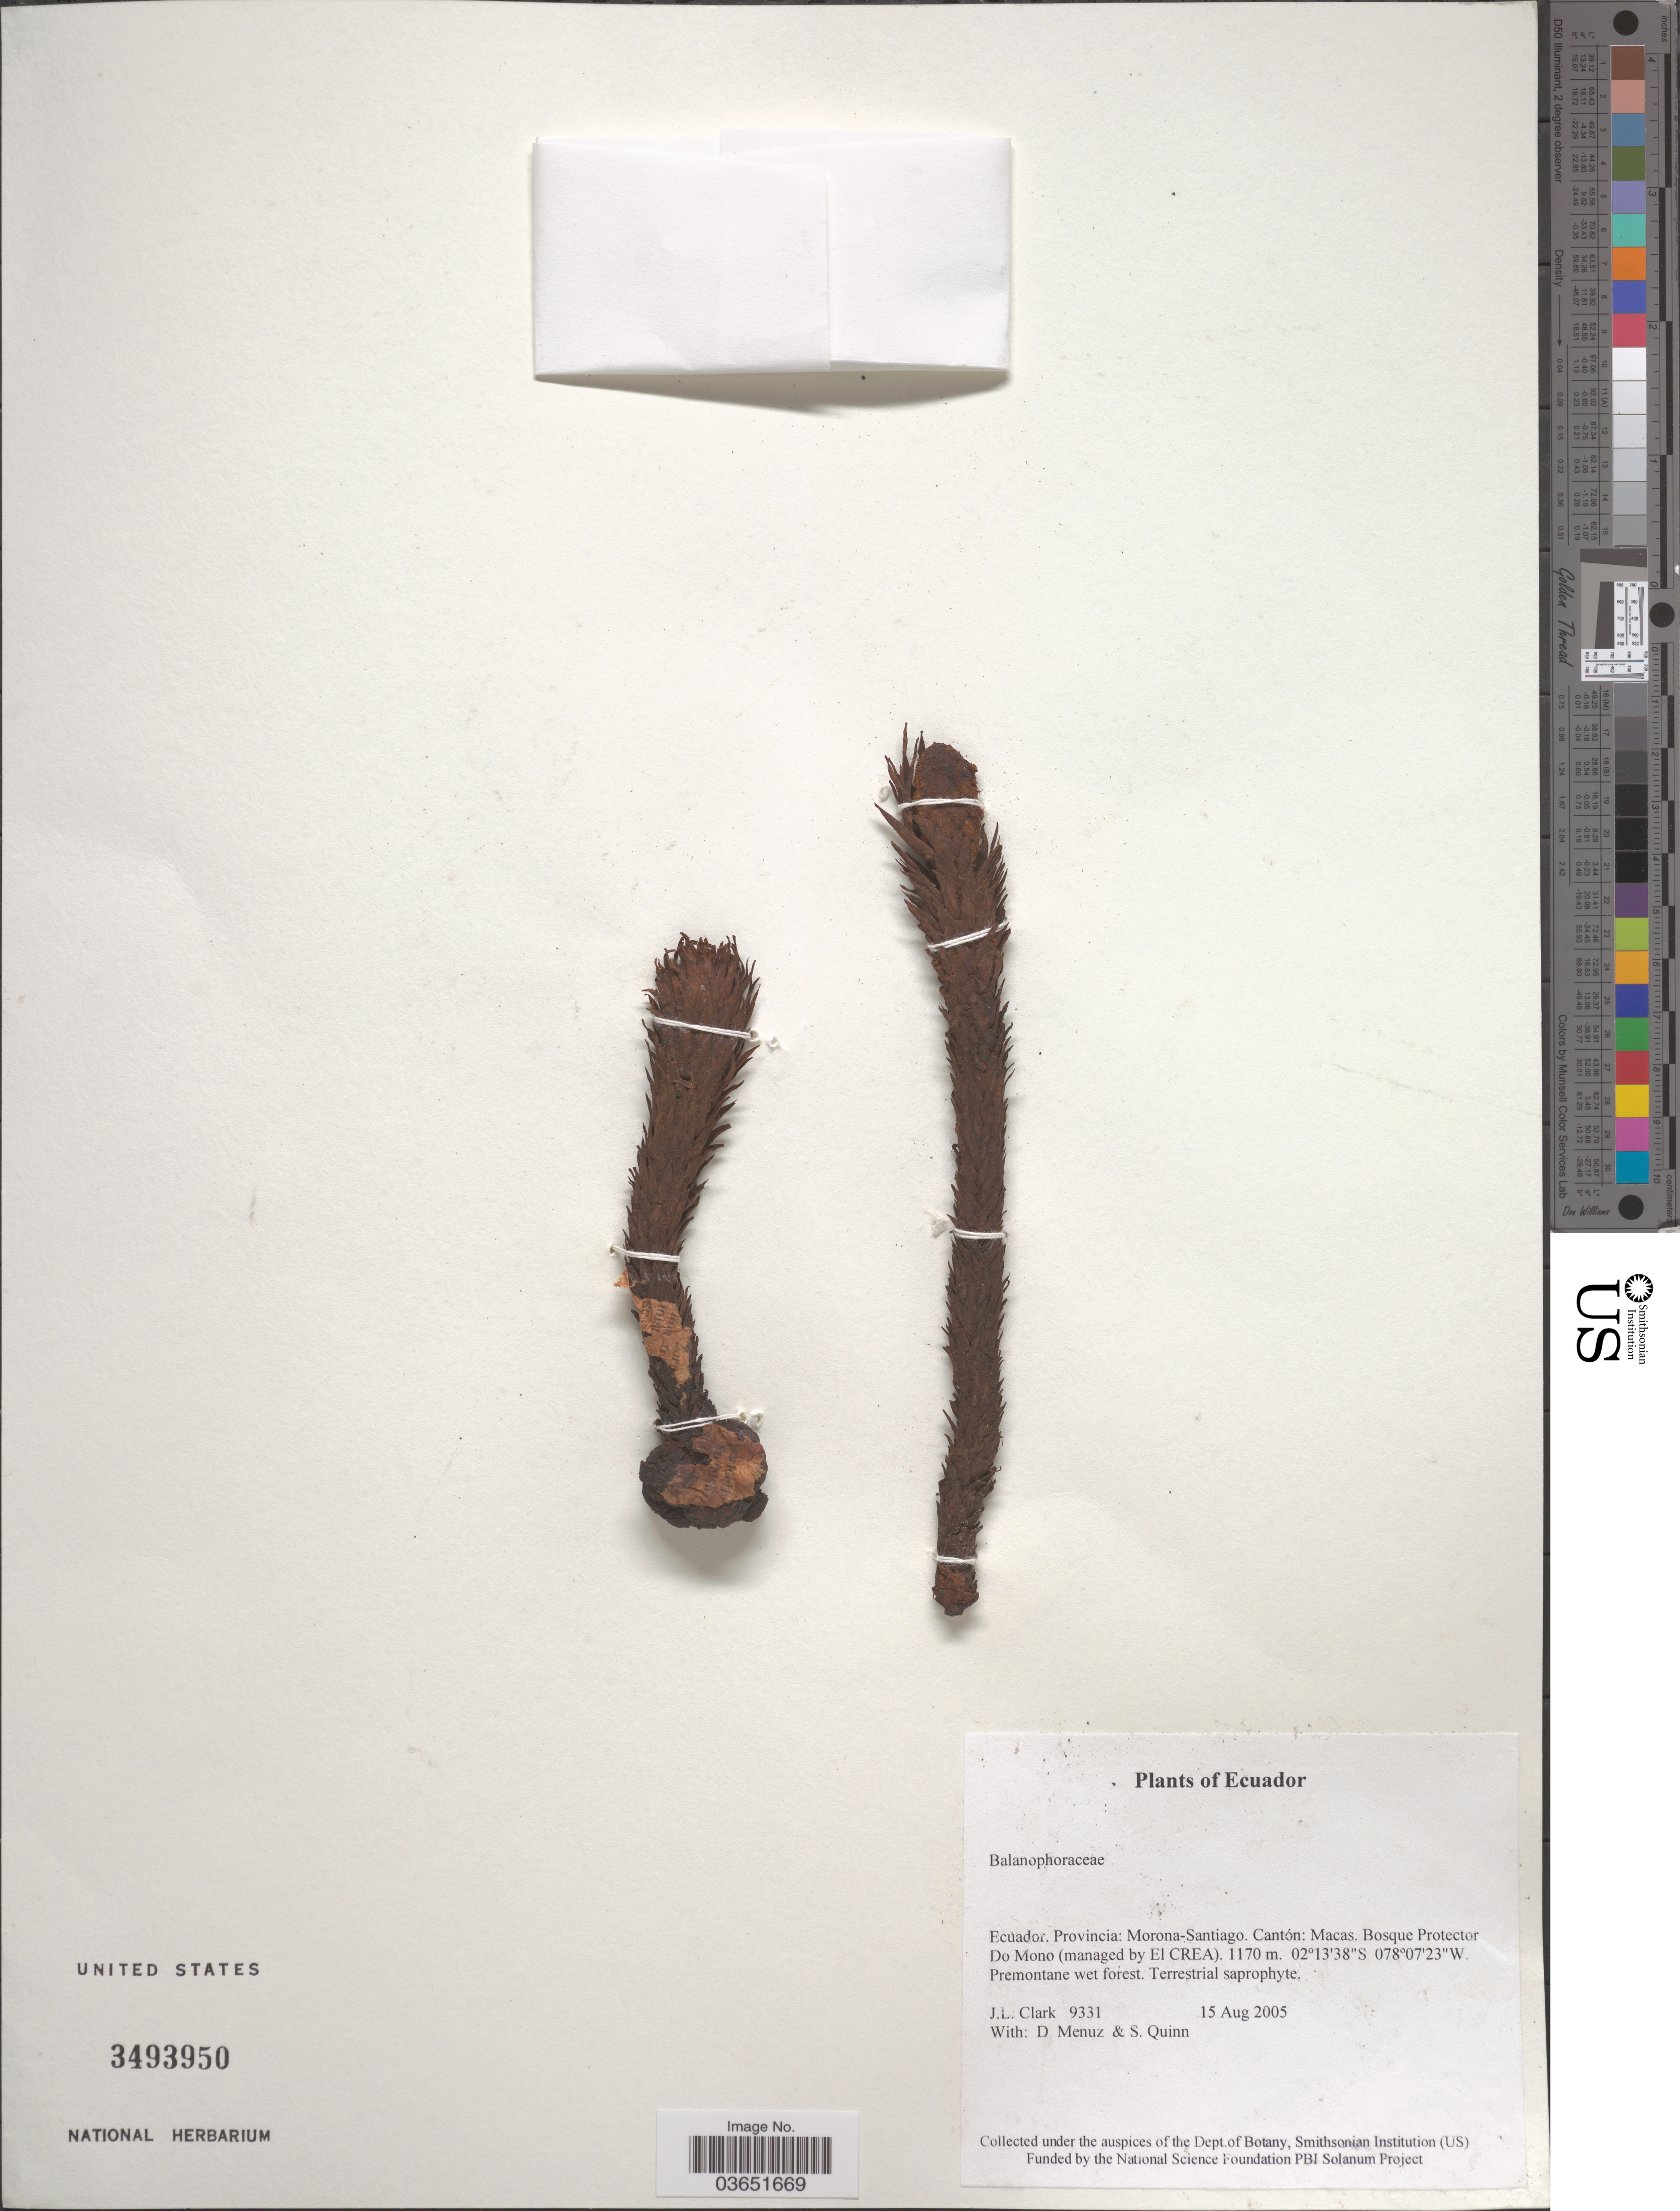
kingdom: Plantae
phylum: Tracheophyta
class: Magnoliopsida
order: Santalales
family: Balanophoraceae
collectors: J. L. Clark, D. Menuz & S. Quinn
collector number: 9331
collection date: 2005-08-15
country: Ecuador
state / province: Morona-Santiago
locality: Cantón: Macas. Bosque Protector Do Mono (managed by El CREA).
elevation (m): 1170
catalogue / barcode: US 3493950